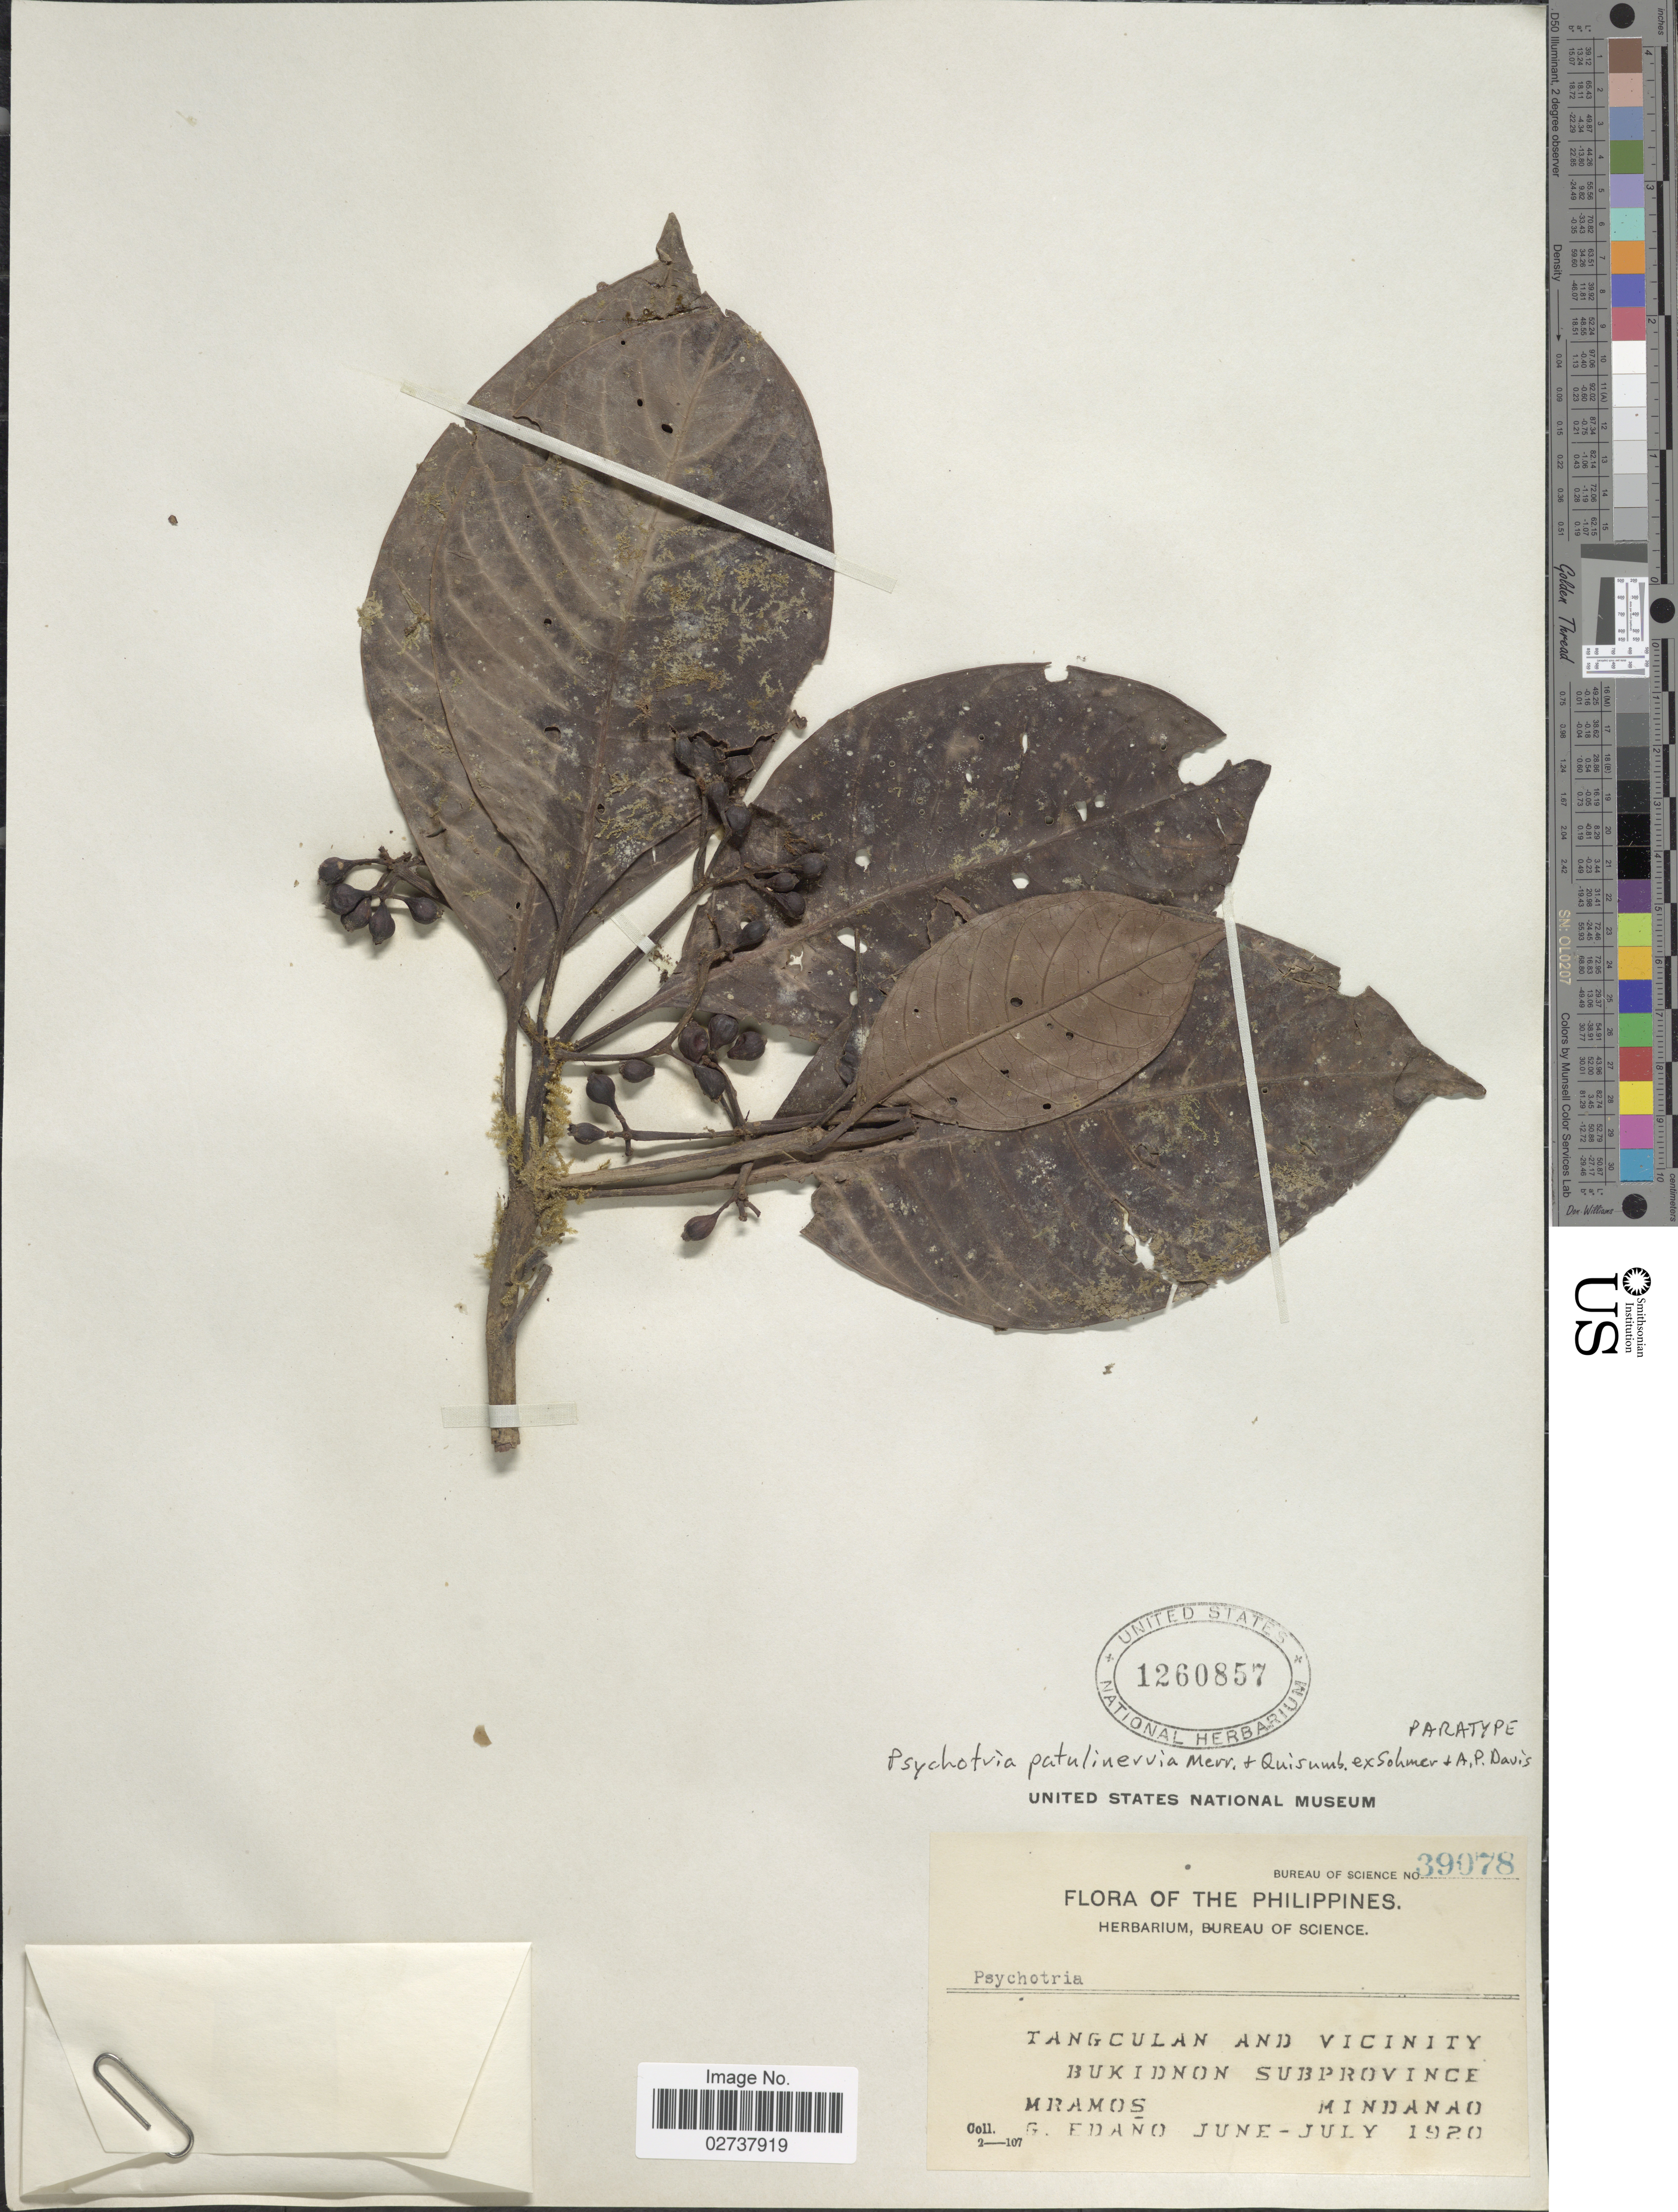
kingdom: Plantae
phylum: Tracheophyta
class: Magnoliopsida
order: Gentianales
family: Rubiaceae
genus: Psychotria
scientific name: Psychotria patulinervia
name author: Merr. & Quisumb. ex Sohmer & A.P. Davis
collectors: G. Edaño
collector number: Bureau of Science 39078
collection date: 1920-06/1920-07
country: Philippines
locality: Tangculan and vicinity Bukidnon subprovince. Mindanao.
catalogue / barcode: US 1260857